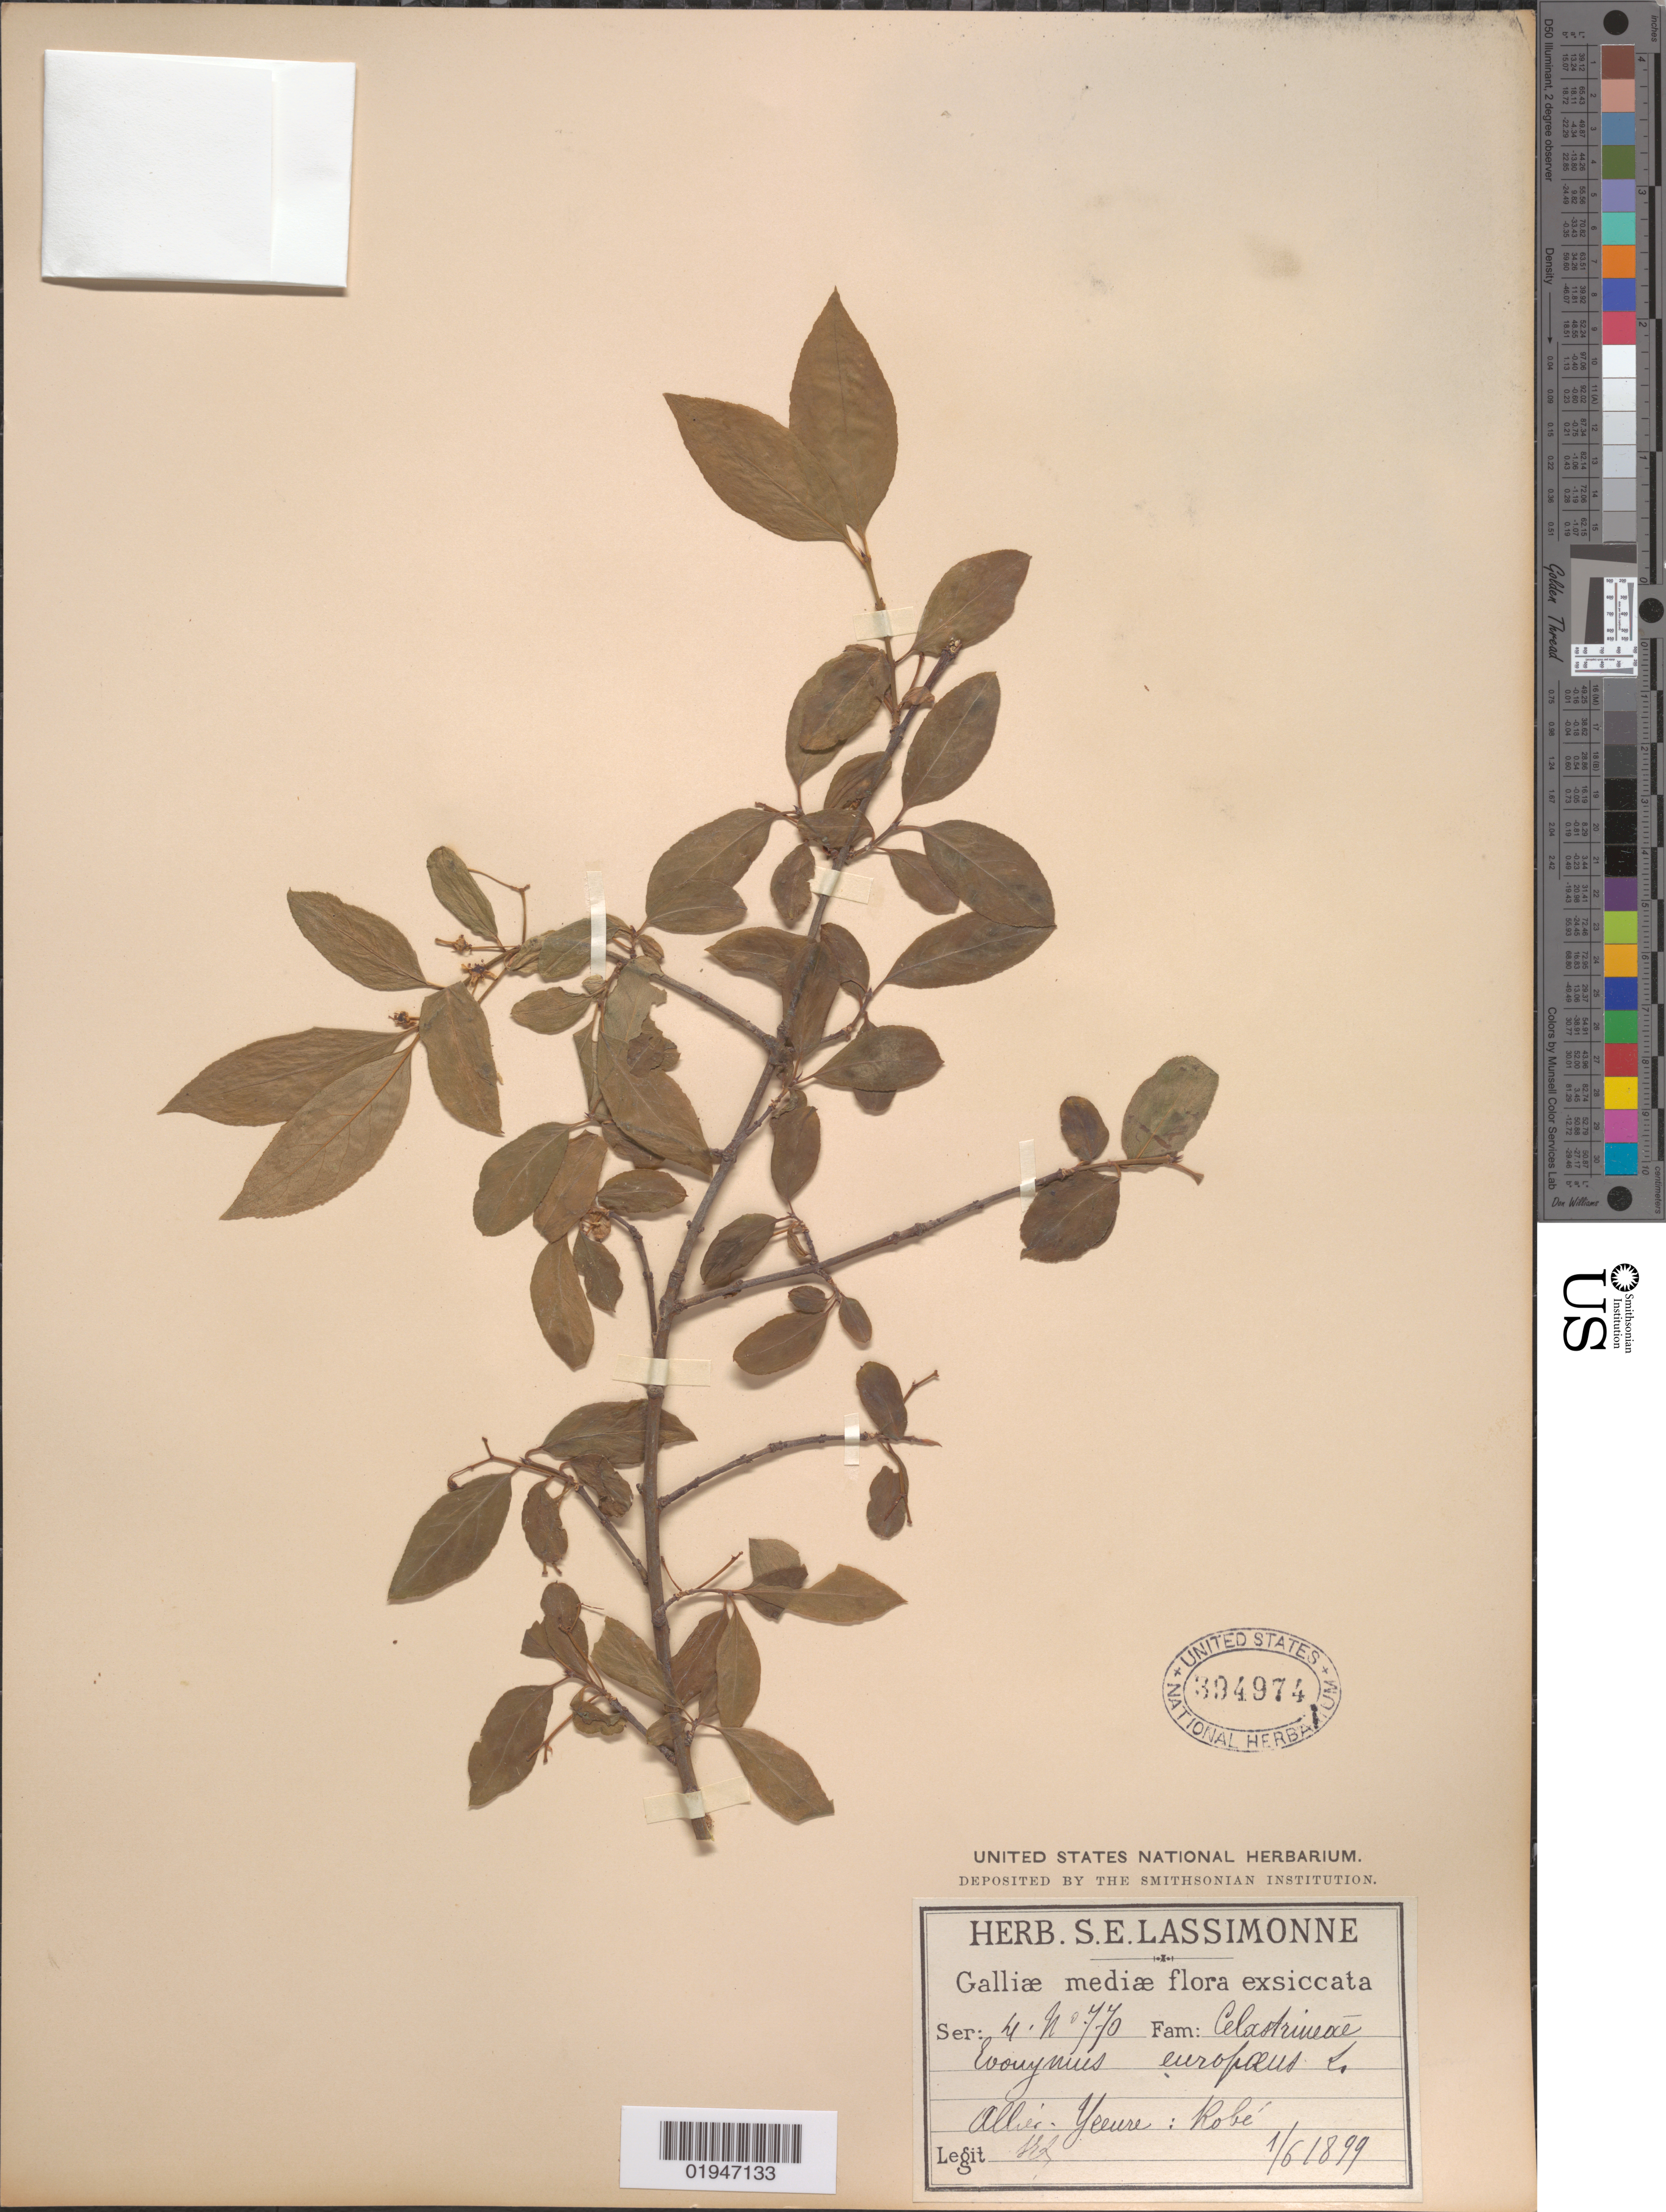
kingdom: Plantae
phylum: Tracheophyta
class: Magnoliopsida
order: Celastrales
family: Celastraceae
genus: Euonymus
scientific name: Euonymus europaeus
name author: L.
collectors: S. Lassimonne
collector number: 770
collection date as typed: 1/6 1899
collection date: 1899-01-06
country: France(?)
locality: Allie, Yeure: Robé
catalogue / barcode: US 394974